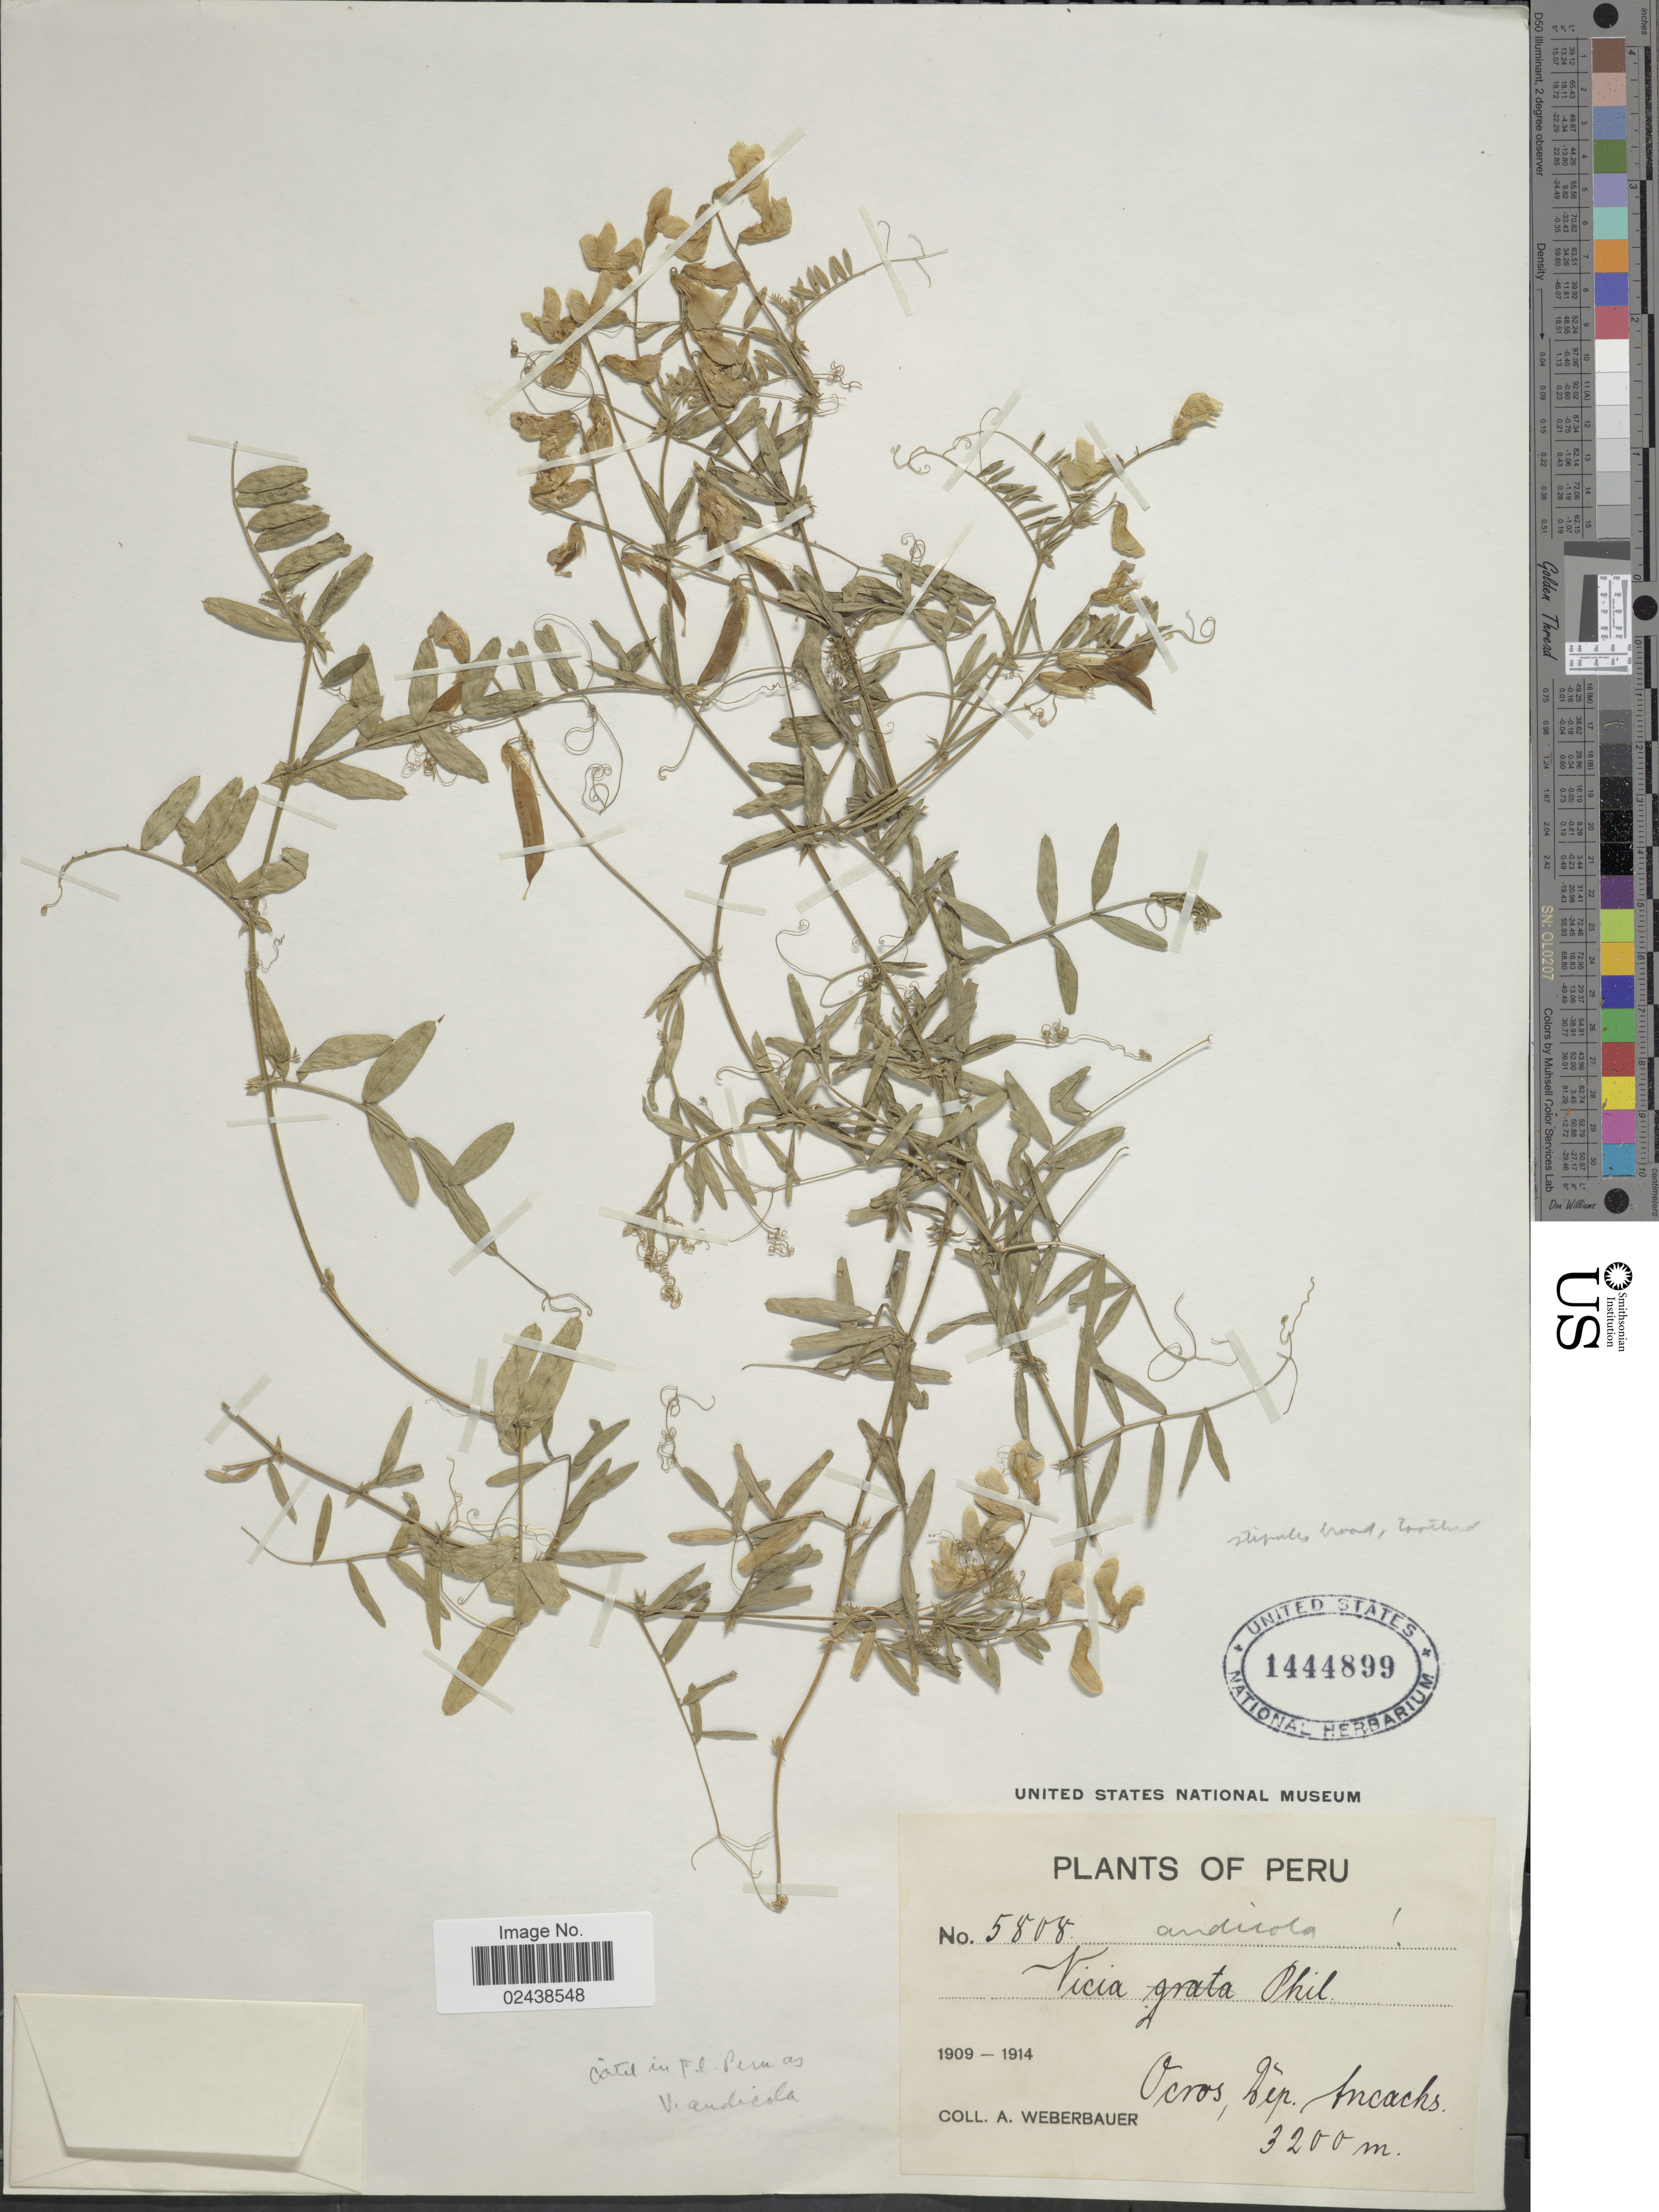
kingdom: Plantae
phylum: Tracheophyta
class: Magnoliopsida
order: Fabales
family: Fabaceae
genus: Vicia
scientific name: Vicia andicola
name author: Kunth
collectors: A. Weberbauer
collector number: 5808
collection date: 1909/1914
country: Peru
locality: Ocros, Dep. Incachs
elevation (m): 3200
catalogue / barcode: US 1444899